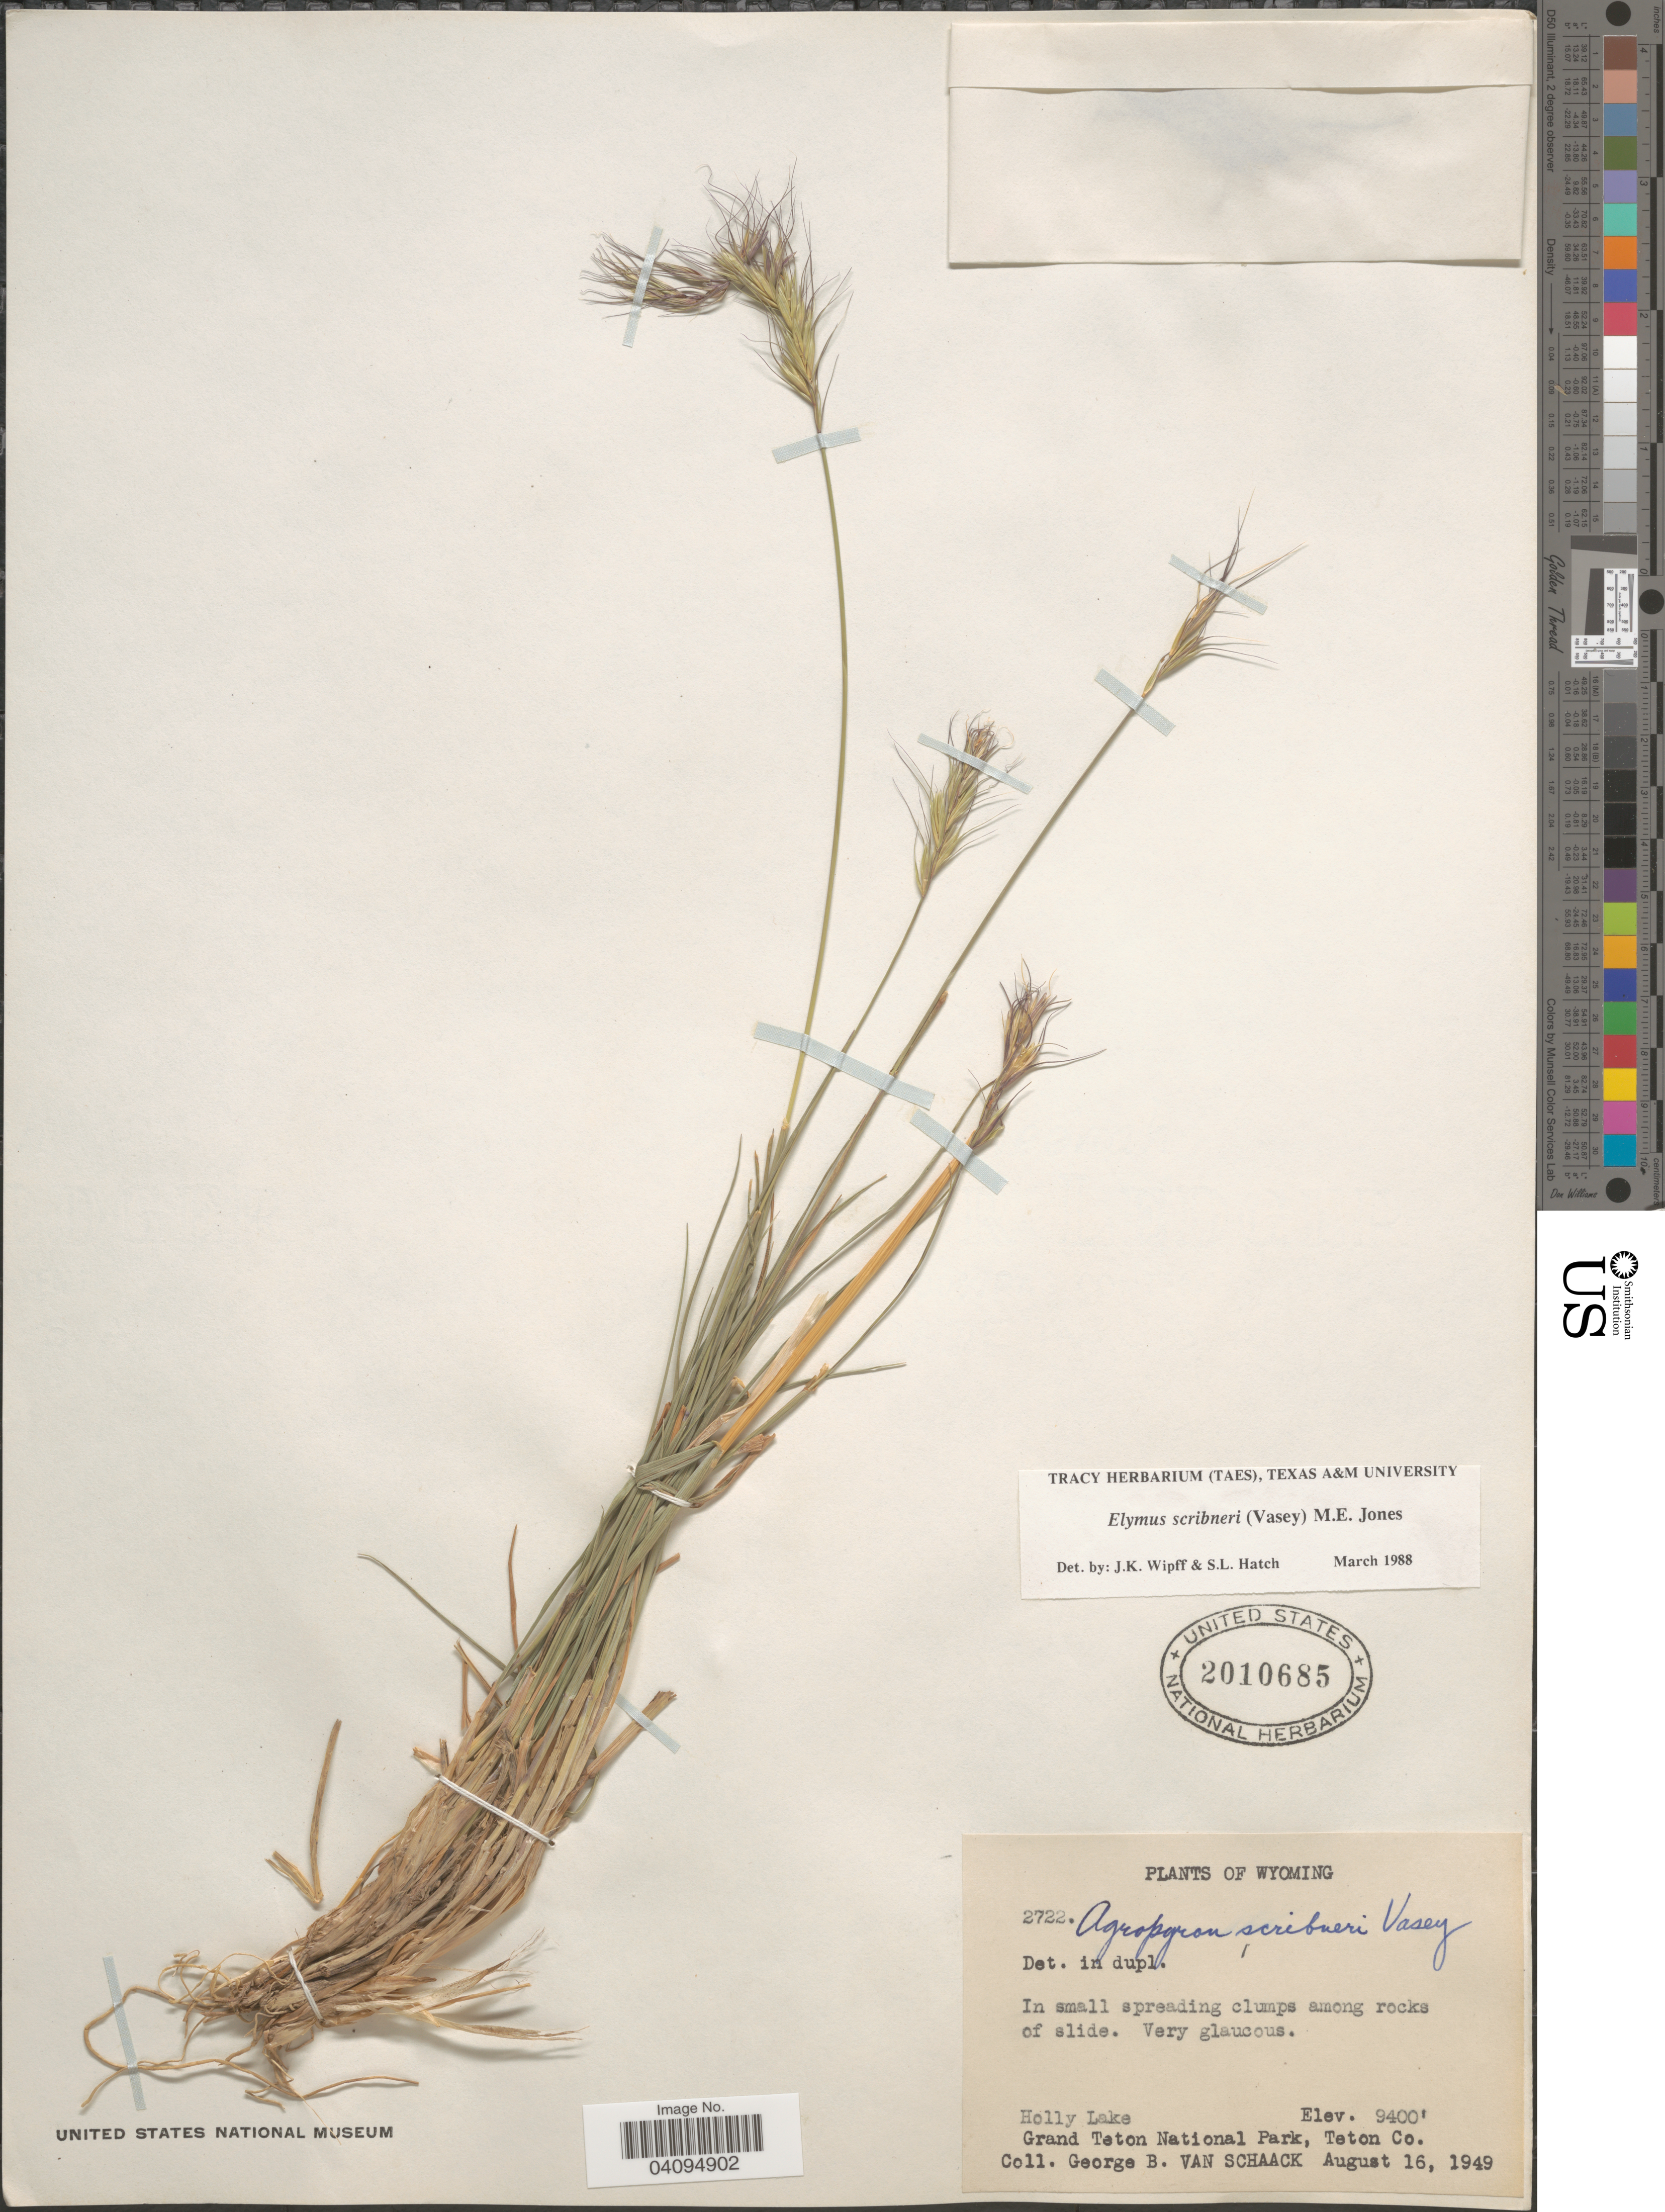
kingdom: Plantae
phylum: Tracheophyta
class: Liliopsida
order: Poales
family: Poaceae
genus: Elymus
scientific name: Elymus scribneri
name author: (Vasey) M.E. Jones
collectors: G. Van Schaack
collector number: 2722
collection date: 1949-08-16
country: United States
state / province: Wyoming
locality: Holly Lake. Grand Teton National Park, Teton Co.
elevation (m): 2865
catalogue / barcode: US 2010685